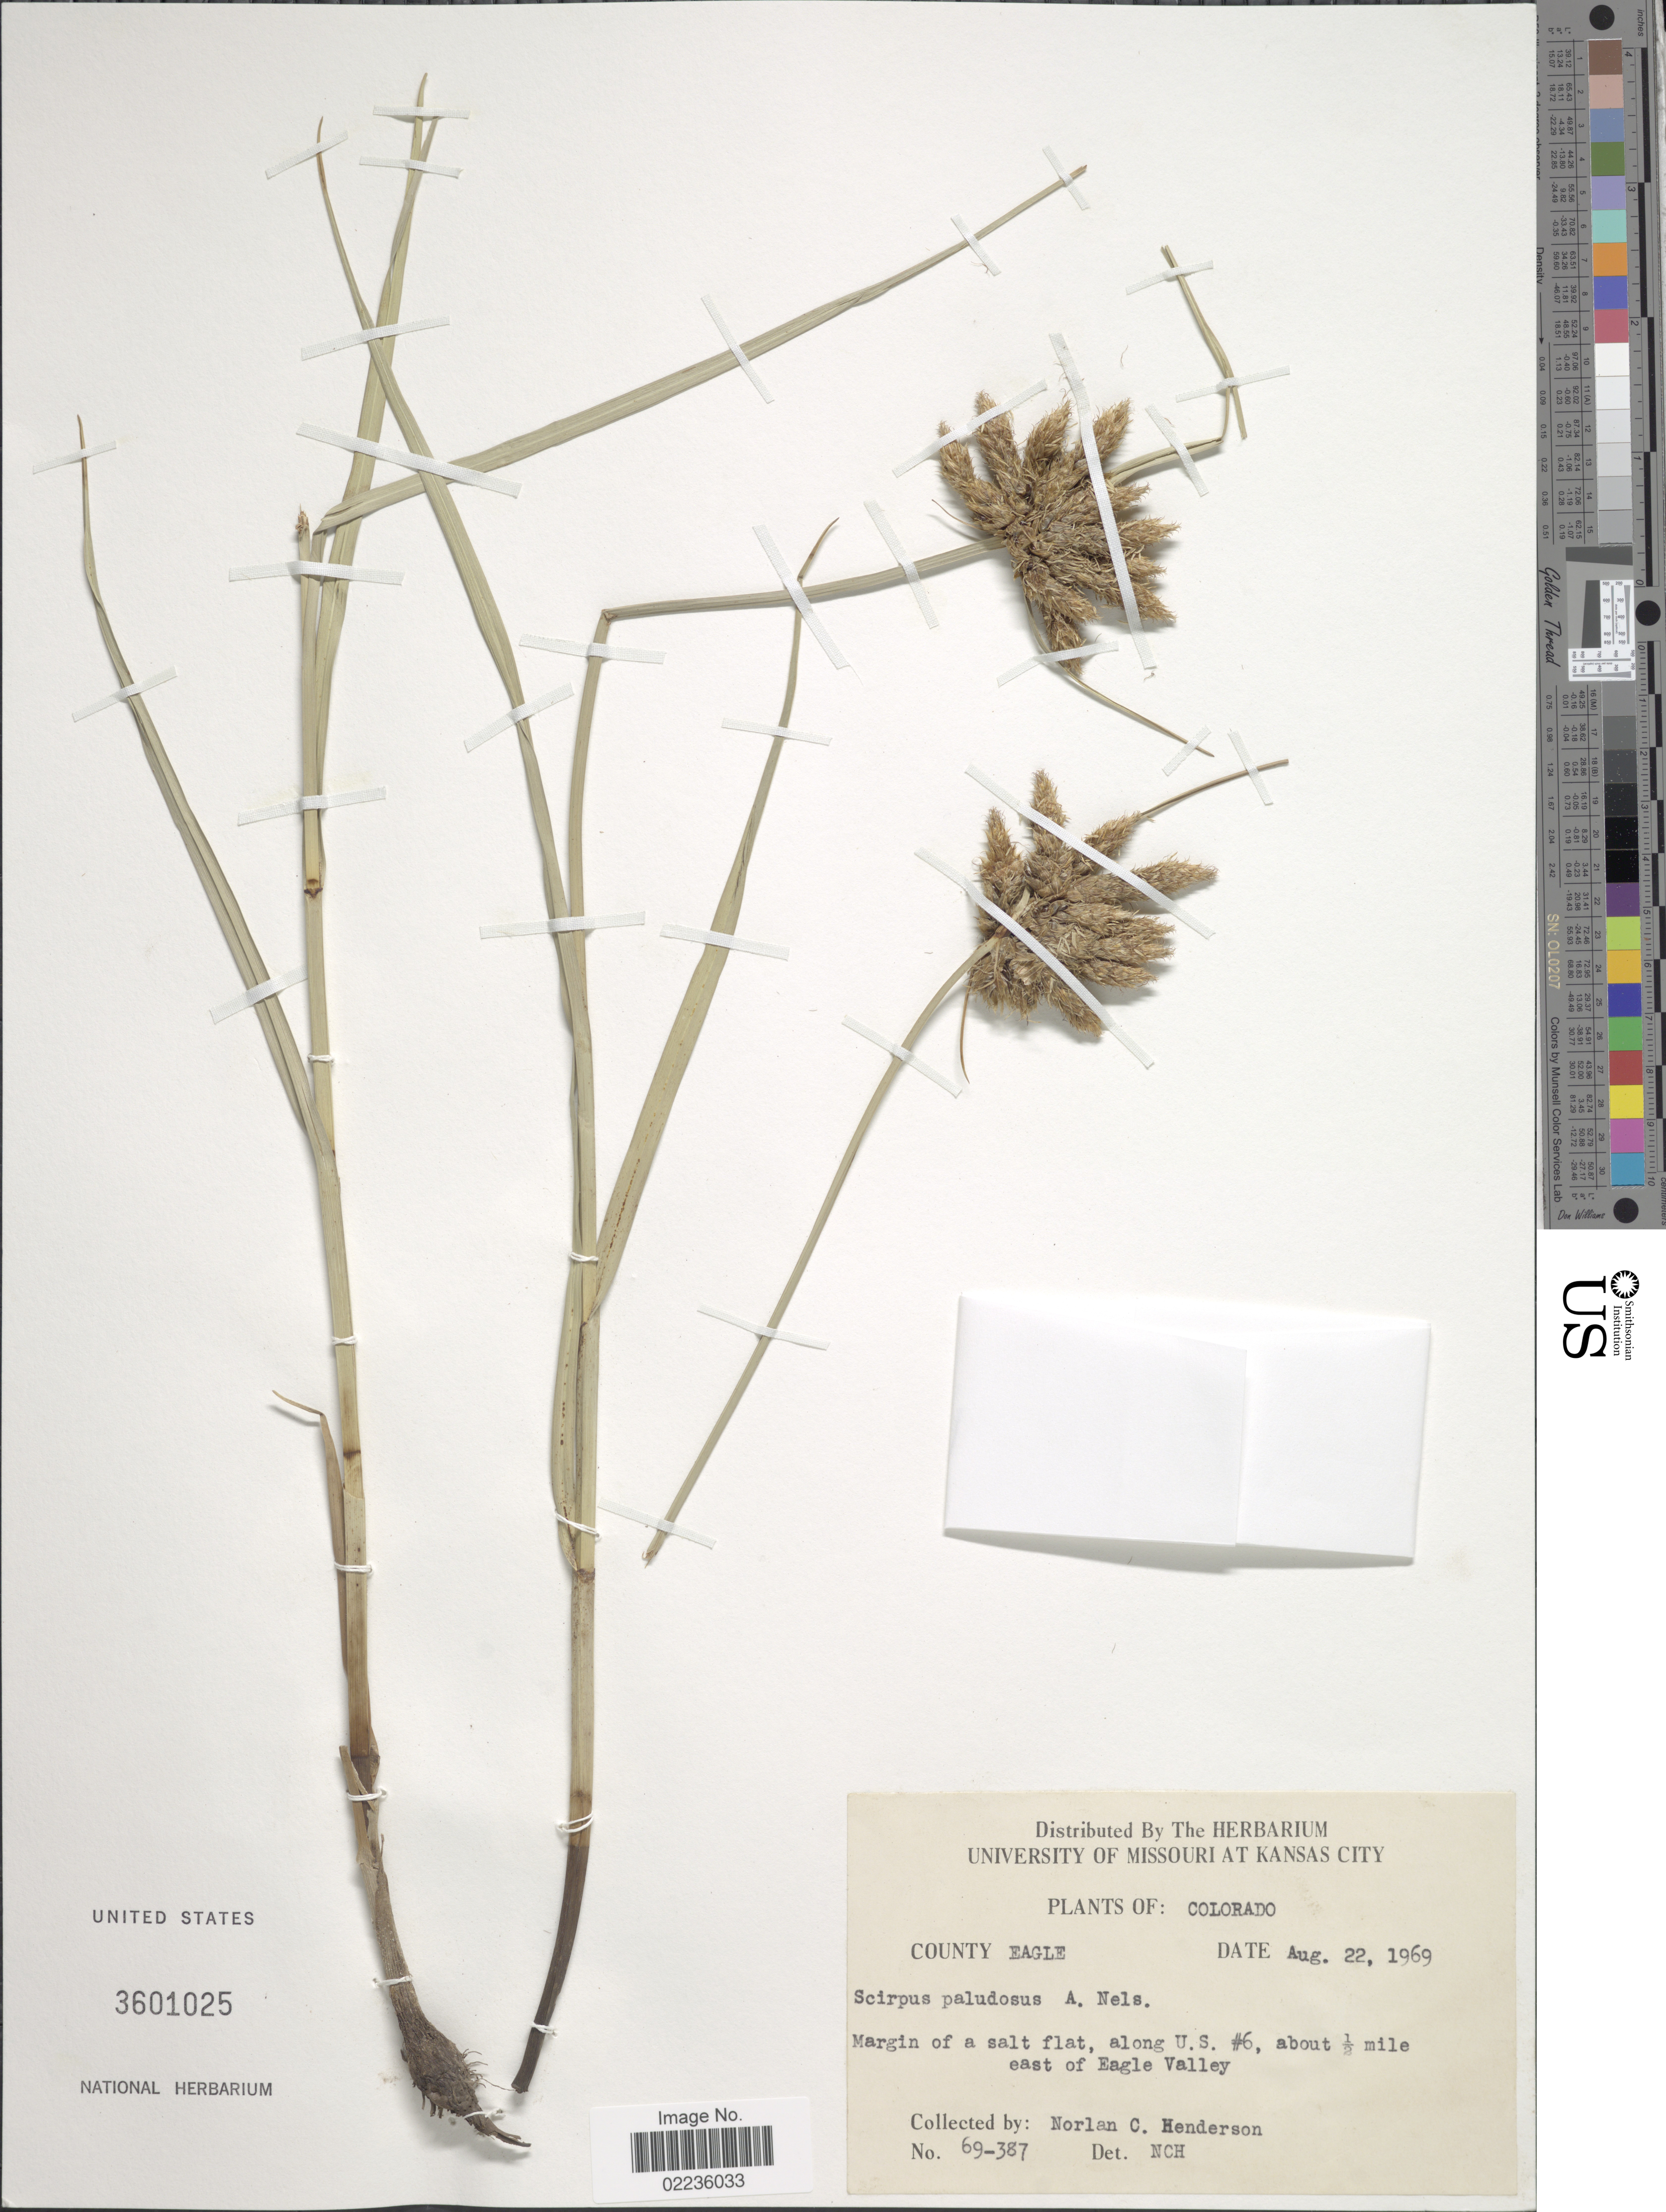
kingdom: Plantae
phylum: Tracheophyta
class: Liliopsida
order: Poales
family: Cyperaceae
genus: Bolboschoenus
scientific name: Bolboschoenus maritimus subsp. paludosus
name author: (A. Nelson) T. Koyama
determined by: Strong, M. T., (US), Smithsonian Institution - National Museum of Natural History (UNITED STATES)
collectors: N. C. Henderson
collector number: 69-387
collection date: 1969-08-22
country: United States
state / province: Colorado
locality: County: Eagle. Along U.S. #6, about 1/2 mile east of Eagle Valley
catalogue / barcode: US 3601025